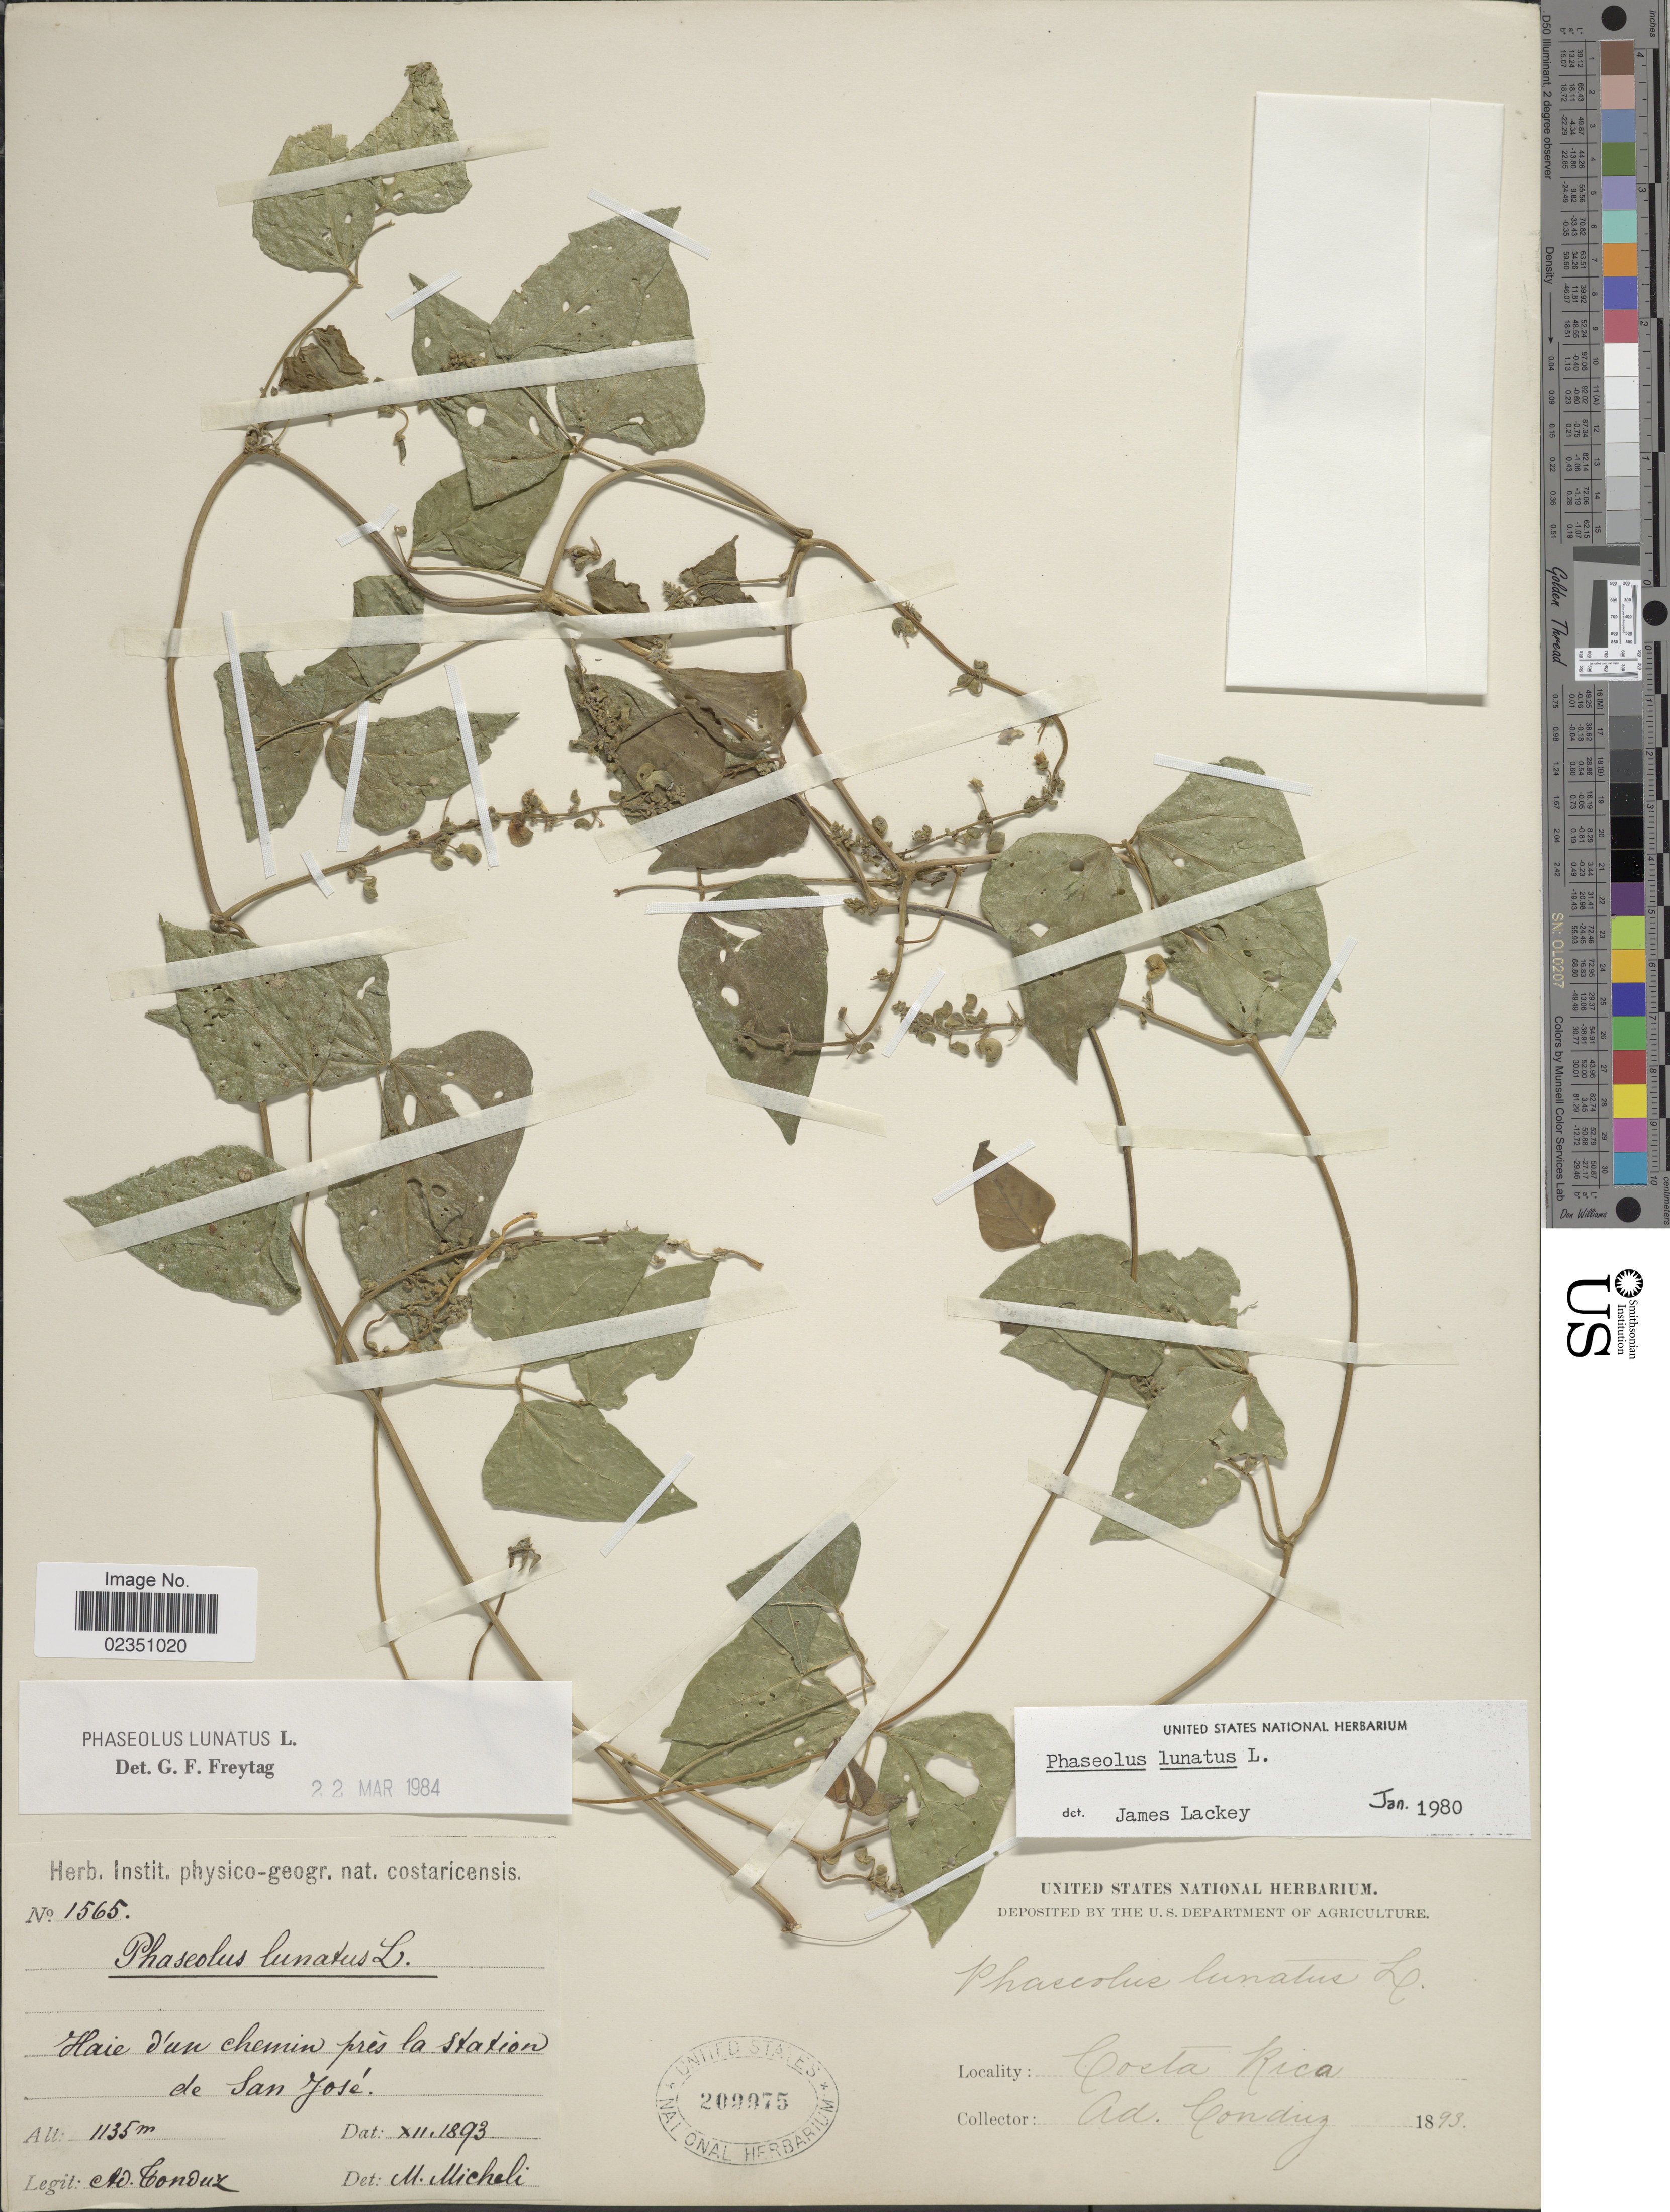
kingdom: Plantae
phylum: Tracheophyta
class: Magnoliopsida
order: Fabales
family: Fabaceae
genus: Phaseolus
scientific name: Phaseolus lunatus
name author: L.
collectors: A. Tonduz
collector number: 1565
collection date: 1893-12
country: Costa Rica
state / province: San José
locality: Haie d'un chemin prés la station de San José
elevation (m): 1135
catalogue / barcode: US 209975